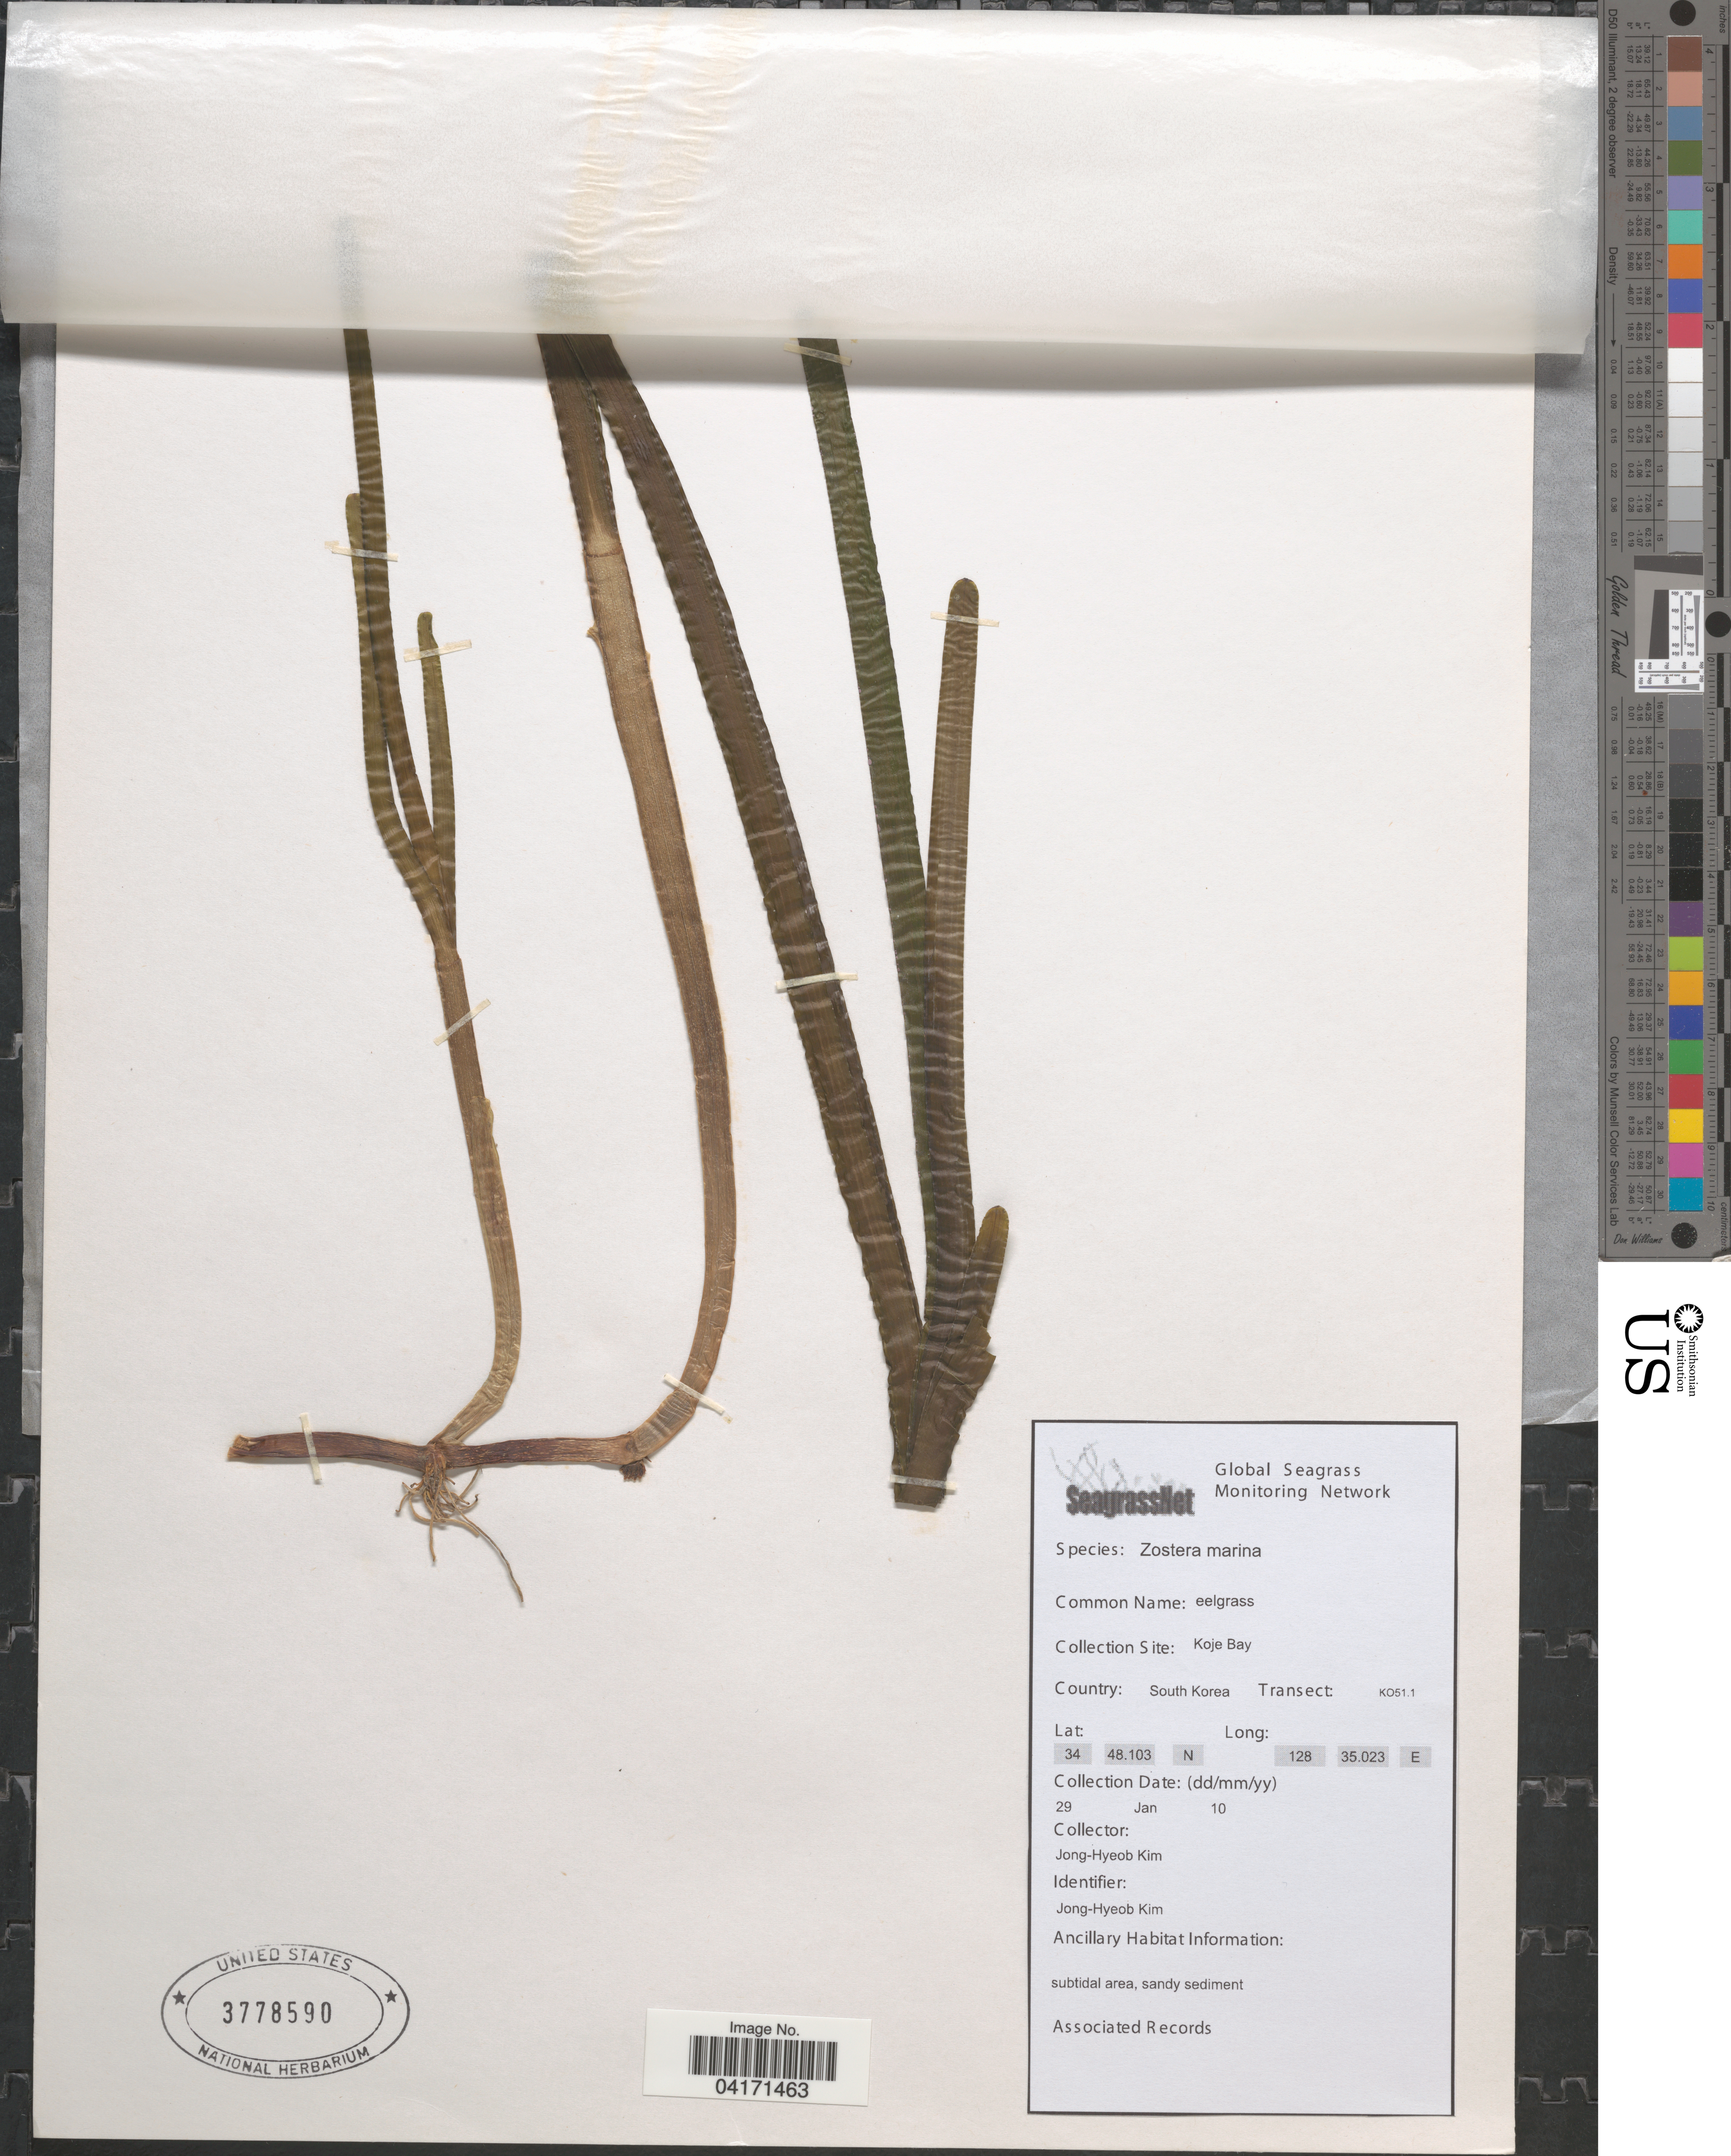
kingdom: Plantae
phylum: Tracheophyta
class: Liliopsida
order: Alismatales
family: Zosteraceae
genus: Zostera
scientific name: Zostera marina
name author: L.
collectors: J. Kim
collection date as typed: Transcribed d/m/y: 29/1/10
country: South Korea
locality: Koje Bay. Transect: KO51.1.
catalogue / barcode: US 3778590